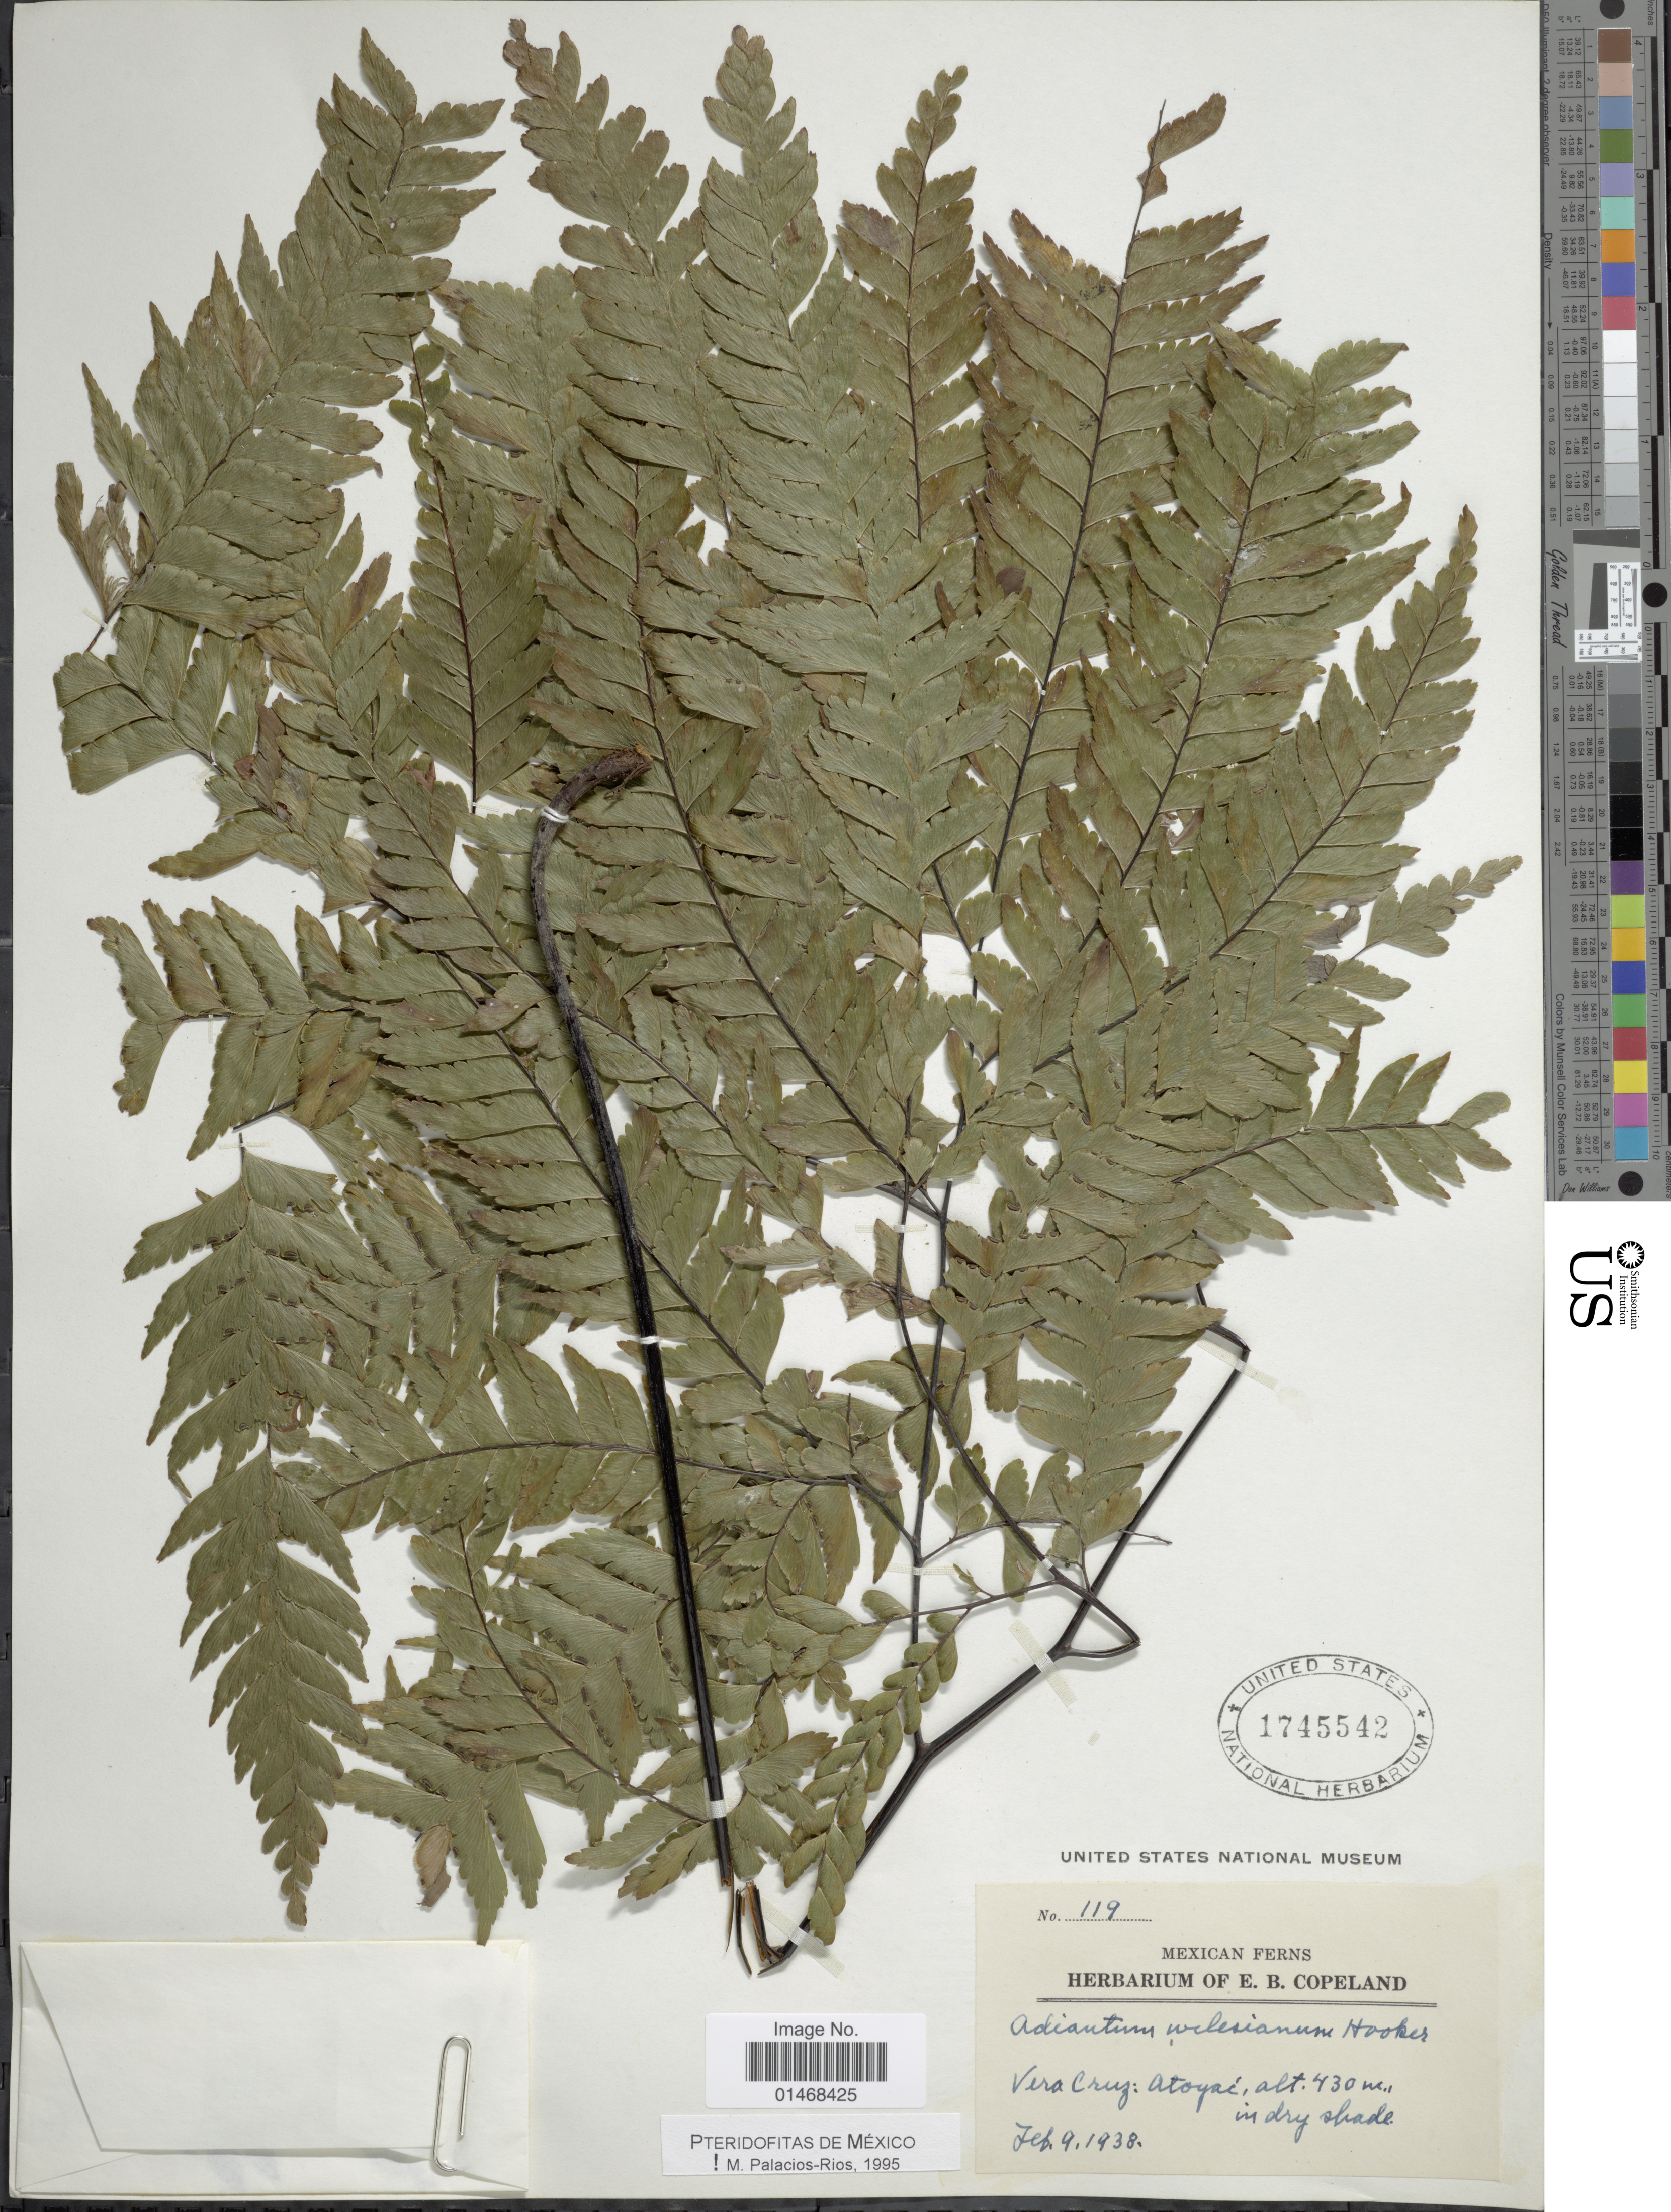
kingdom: Plantae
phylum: Tracheophyta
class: Polypodiopsida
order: Polypodiales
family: Pteridaceae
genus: Adiantum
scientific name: Adiantum wilesianum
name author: Hook.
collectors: ex herb. E. B. Copeland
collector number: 119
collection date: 1938-02-09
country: Mexico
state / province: Veracruz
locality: Vera Cruz: Atoyaí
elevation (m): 430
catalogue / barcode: US 1745542